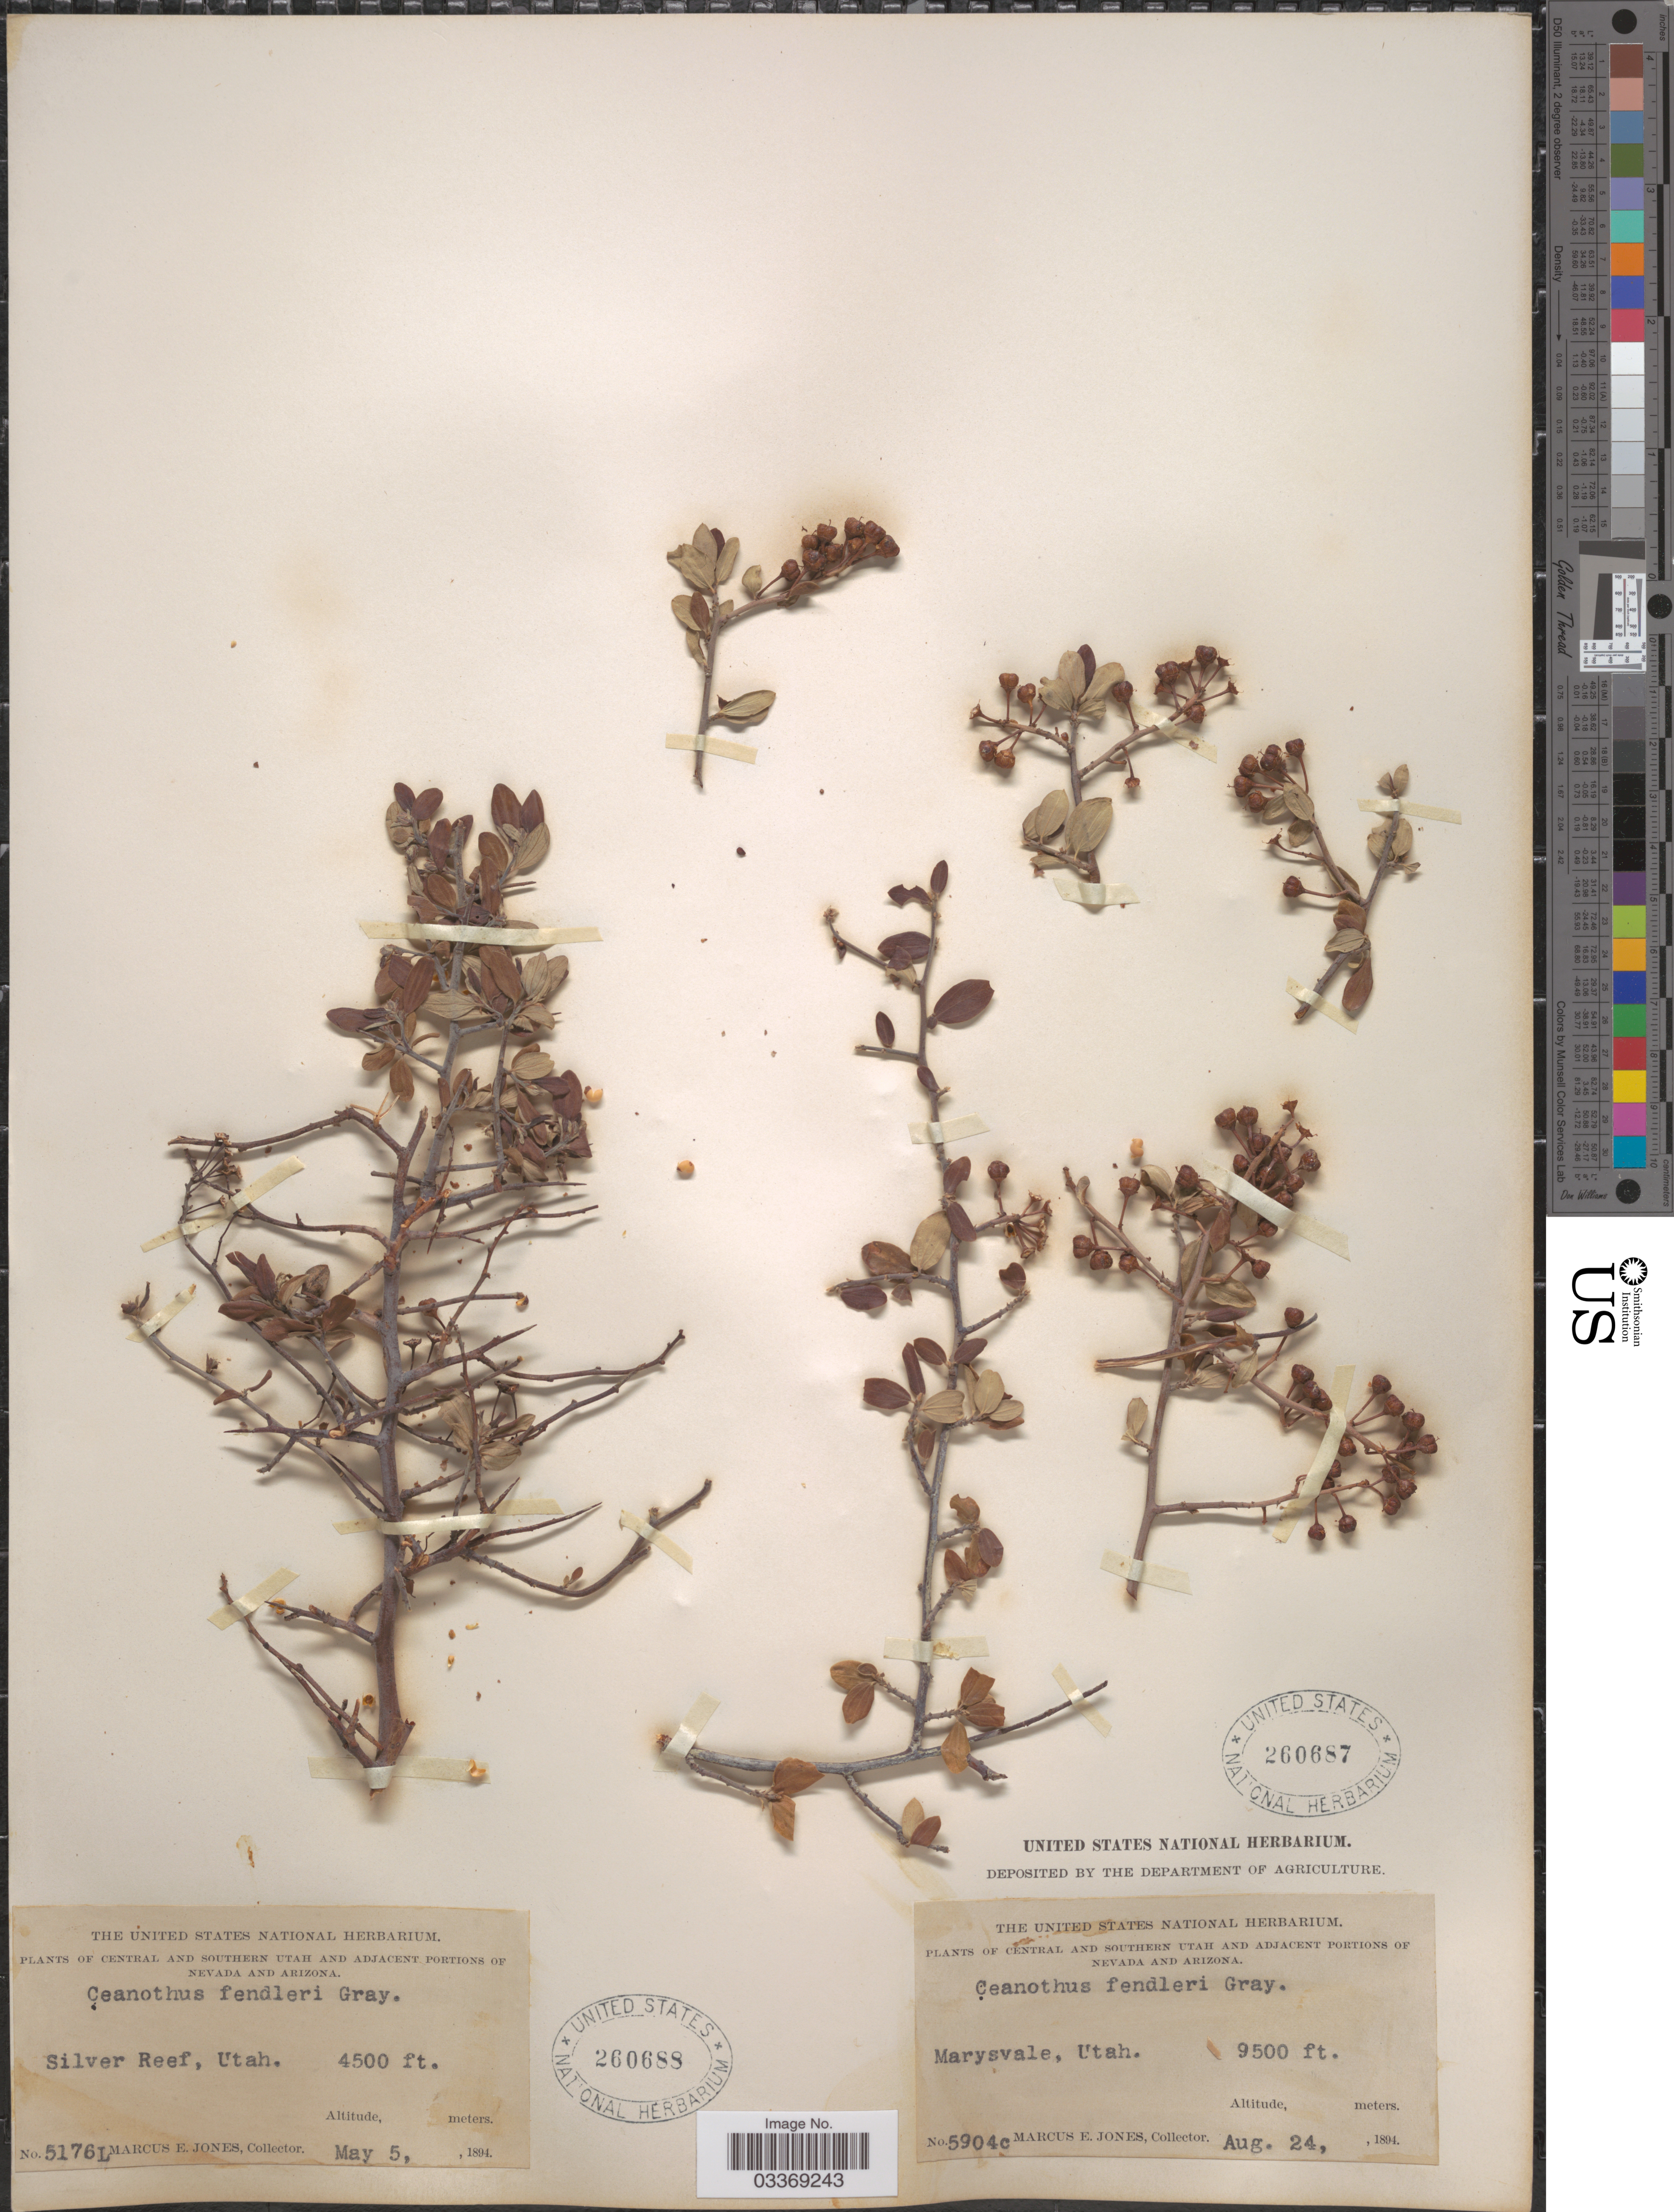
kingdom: Plantae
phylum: Tracheophyta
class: Magnoliopsida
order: Rosales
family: Rhamnaceae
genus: Ceanothus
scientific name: Ceanothus fendleri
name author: A. Gray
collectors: M. E. Jones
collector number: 5904c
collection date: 1894-08-24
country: United States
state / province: Utah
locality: Central and Southern Utah, Marysvale.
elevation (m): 2896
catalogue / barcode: US 260688-2